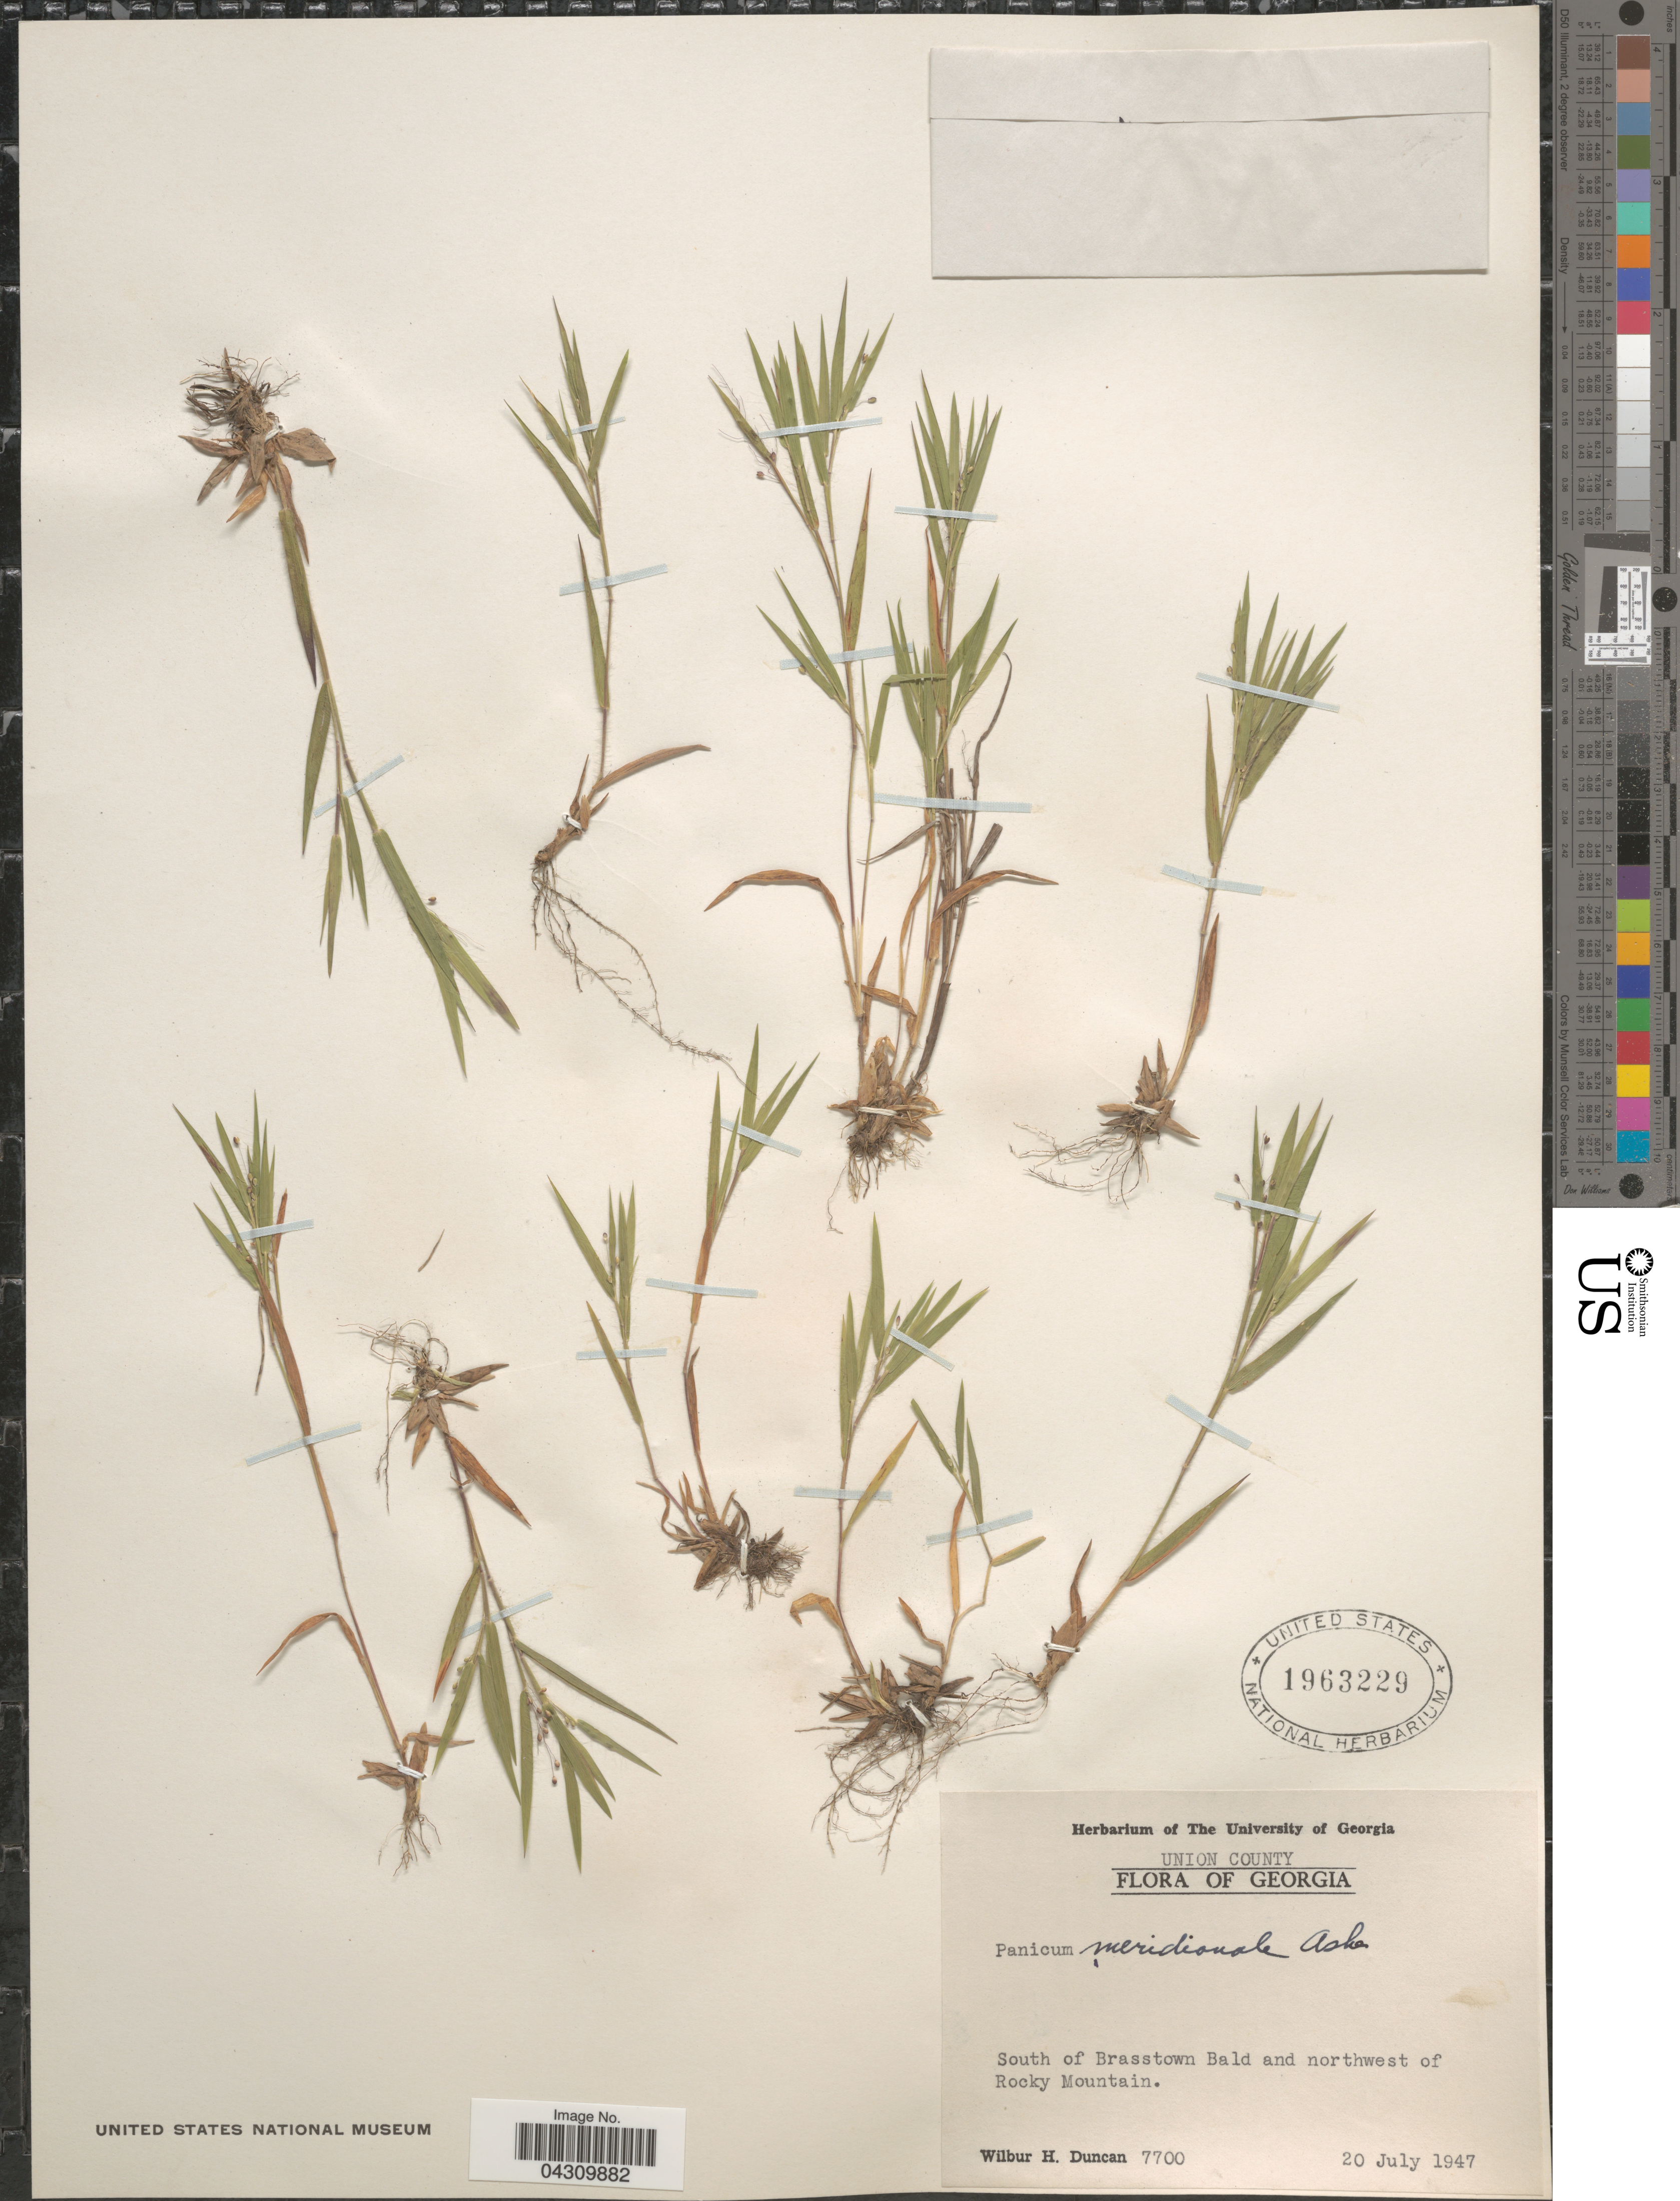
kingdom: Plantae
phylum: Tracheophyta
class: Liliopsida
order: Poales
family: Poaceae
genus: Dichanthelium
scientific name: Dichanthelium acuminatum var. acuminatum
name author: (Sw.) Gould & C.A. Clark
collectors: W. H. Duncan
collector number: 7700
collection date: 1947-07-20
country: United States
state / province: Georgia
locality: Union County. South of Brasstown Bald and northwest of Rocky Mountain.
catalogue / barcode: US 1963229